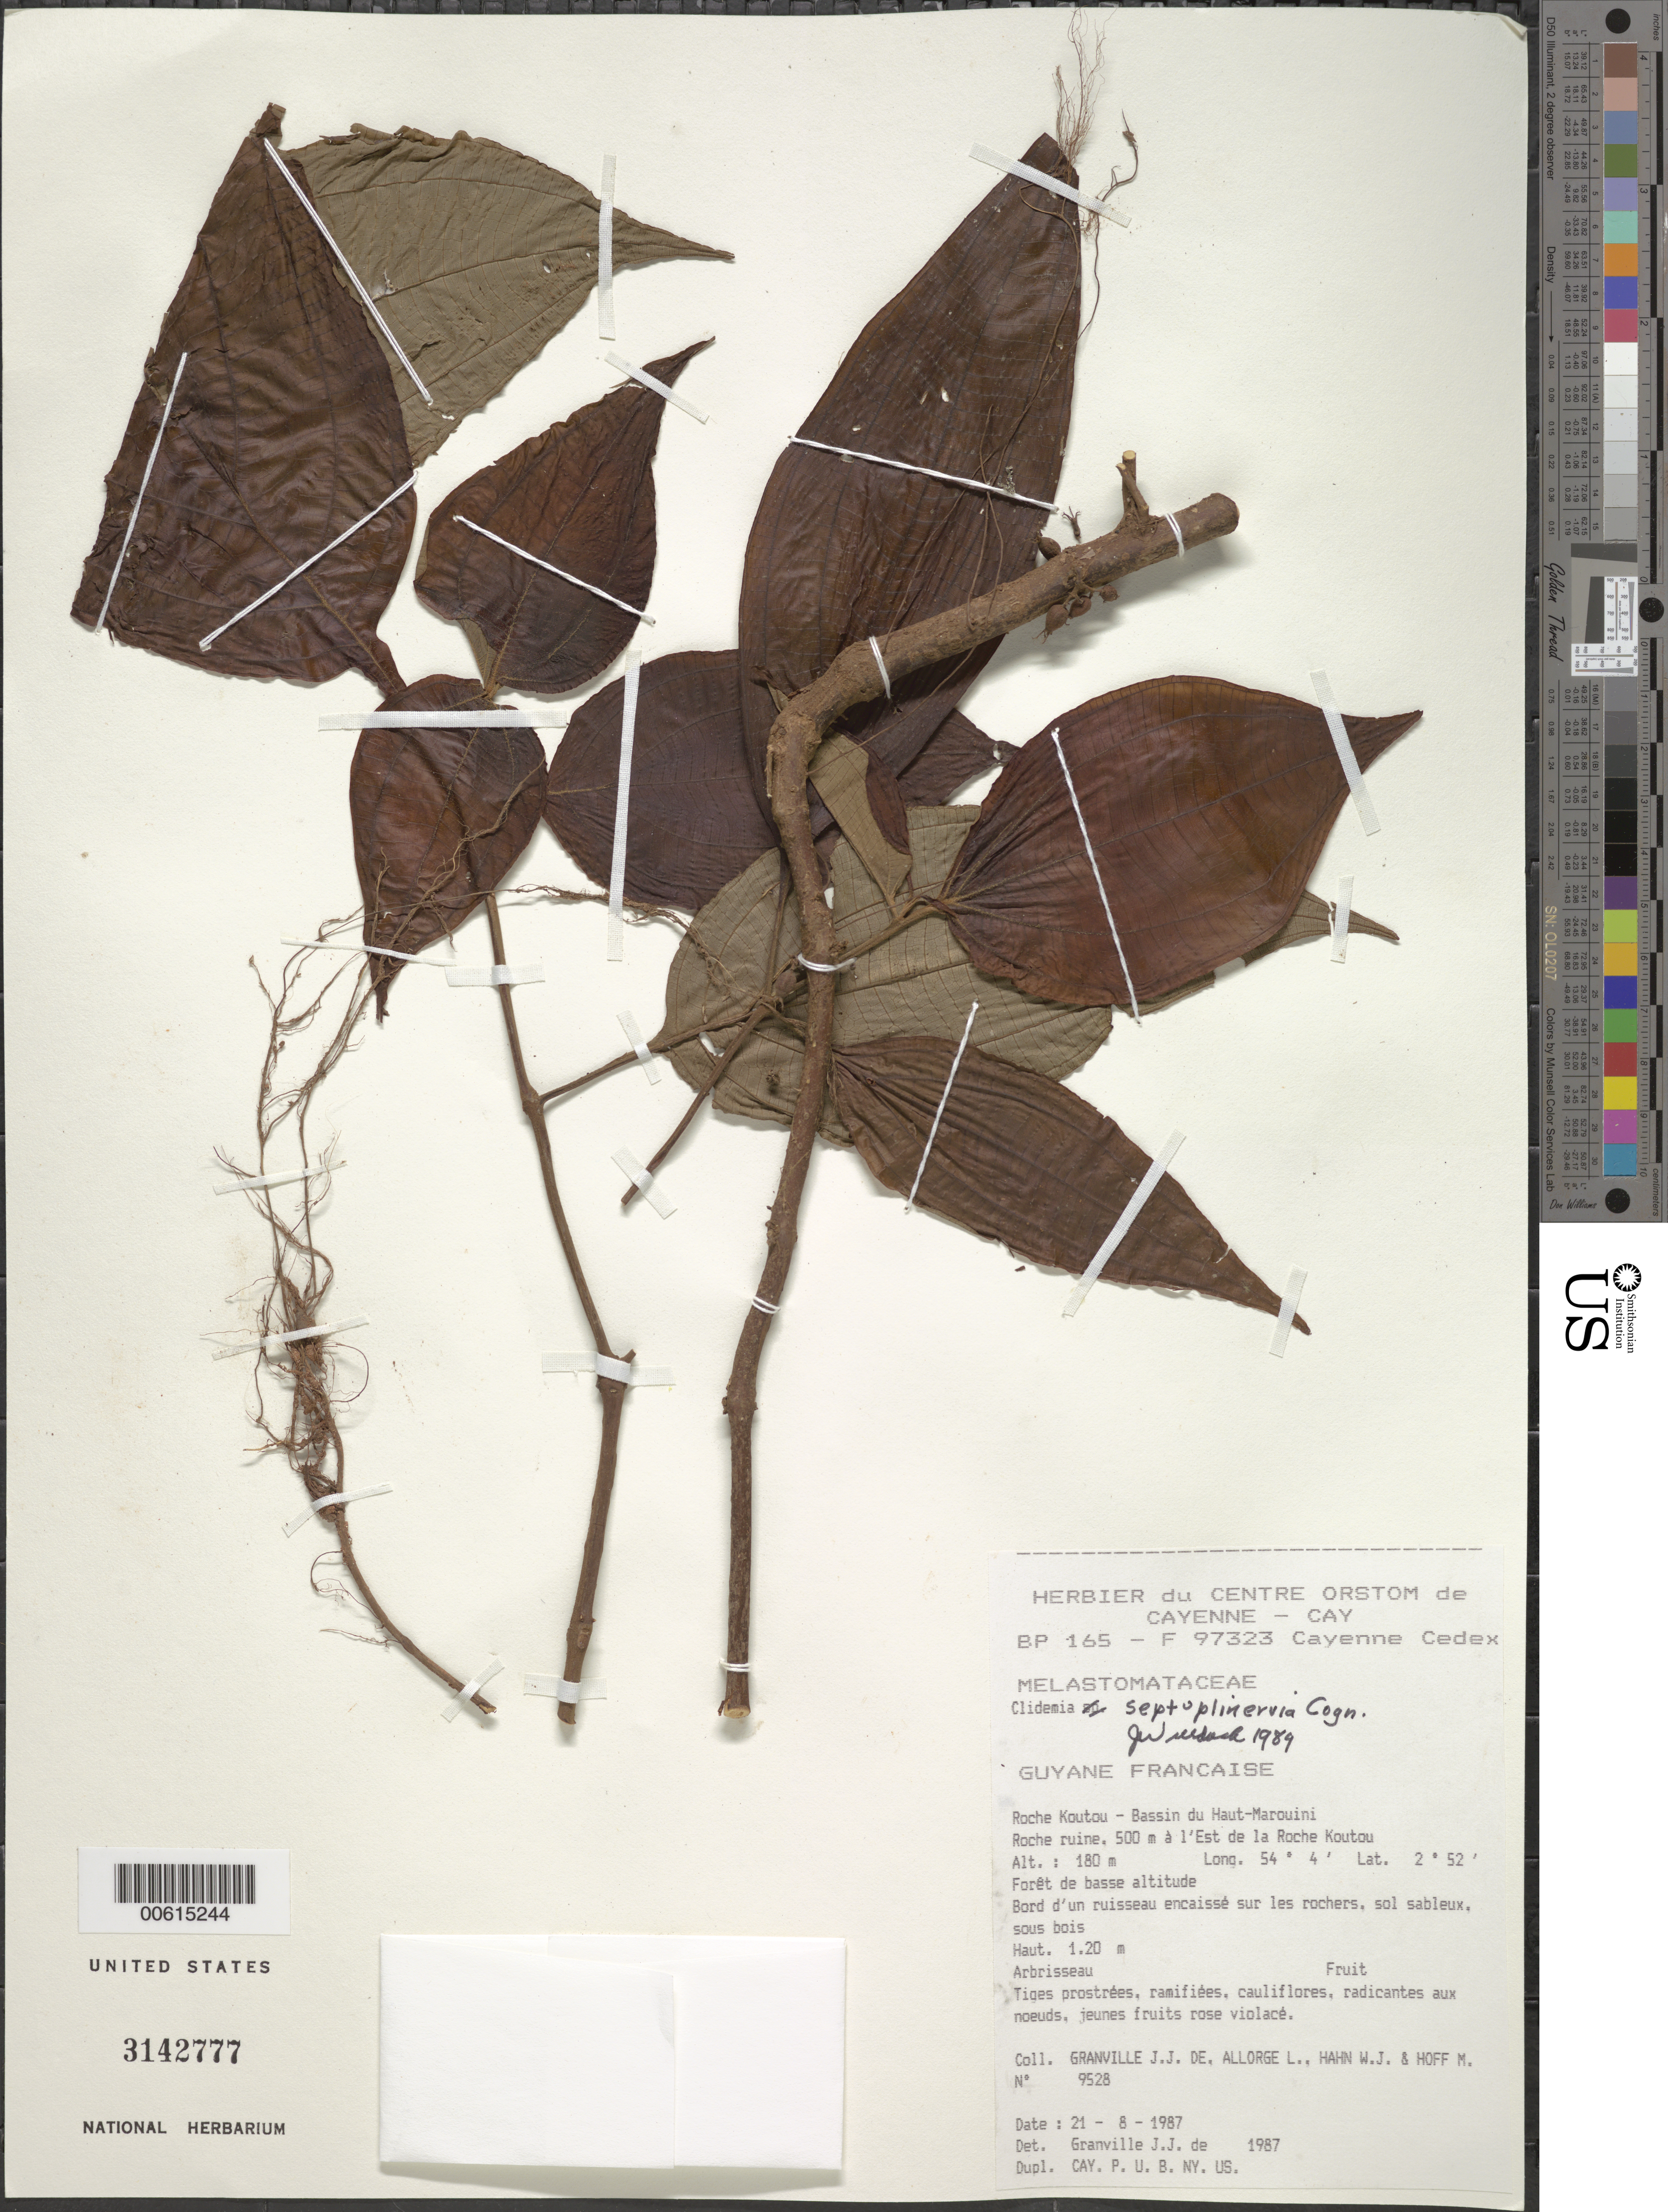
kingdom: Plantae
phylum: Tracheophyta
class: Magnoliopsida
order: Myrtales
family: Melastomataceae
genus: Clidemia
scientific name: Clidemia septuplinervia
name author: Cogn.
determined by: Wurdack, John J., (US), US (UNITED STATES)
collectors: J.-J. de Granville, L. Allorge, W. J. Hahn & M. Hoff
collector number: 9528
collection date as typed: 21-Aug-87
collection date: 1987-08-21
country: French Guiana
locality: Roche Koutou, Bassin du Haut-Marouini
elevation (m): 180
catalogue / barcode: US 3142777